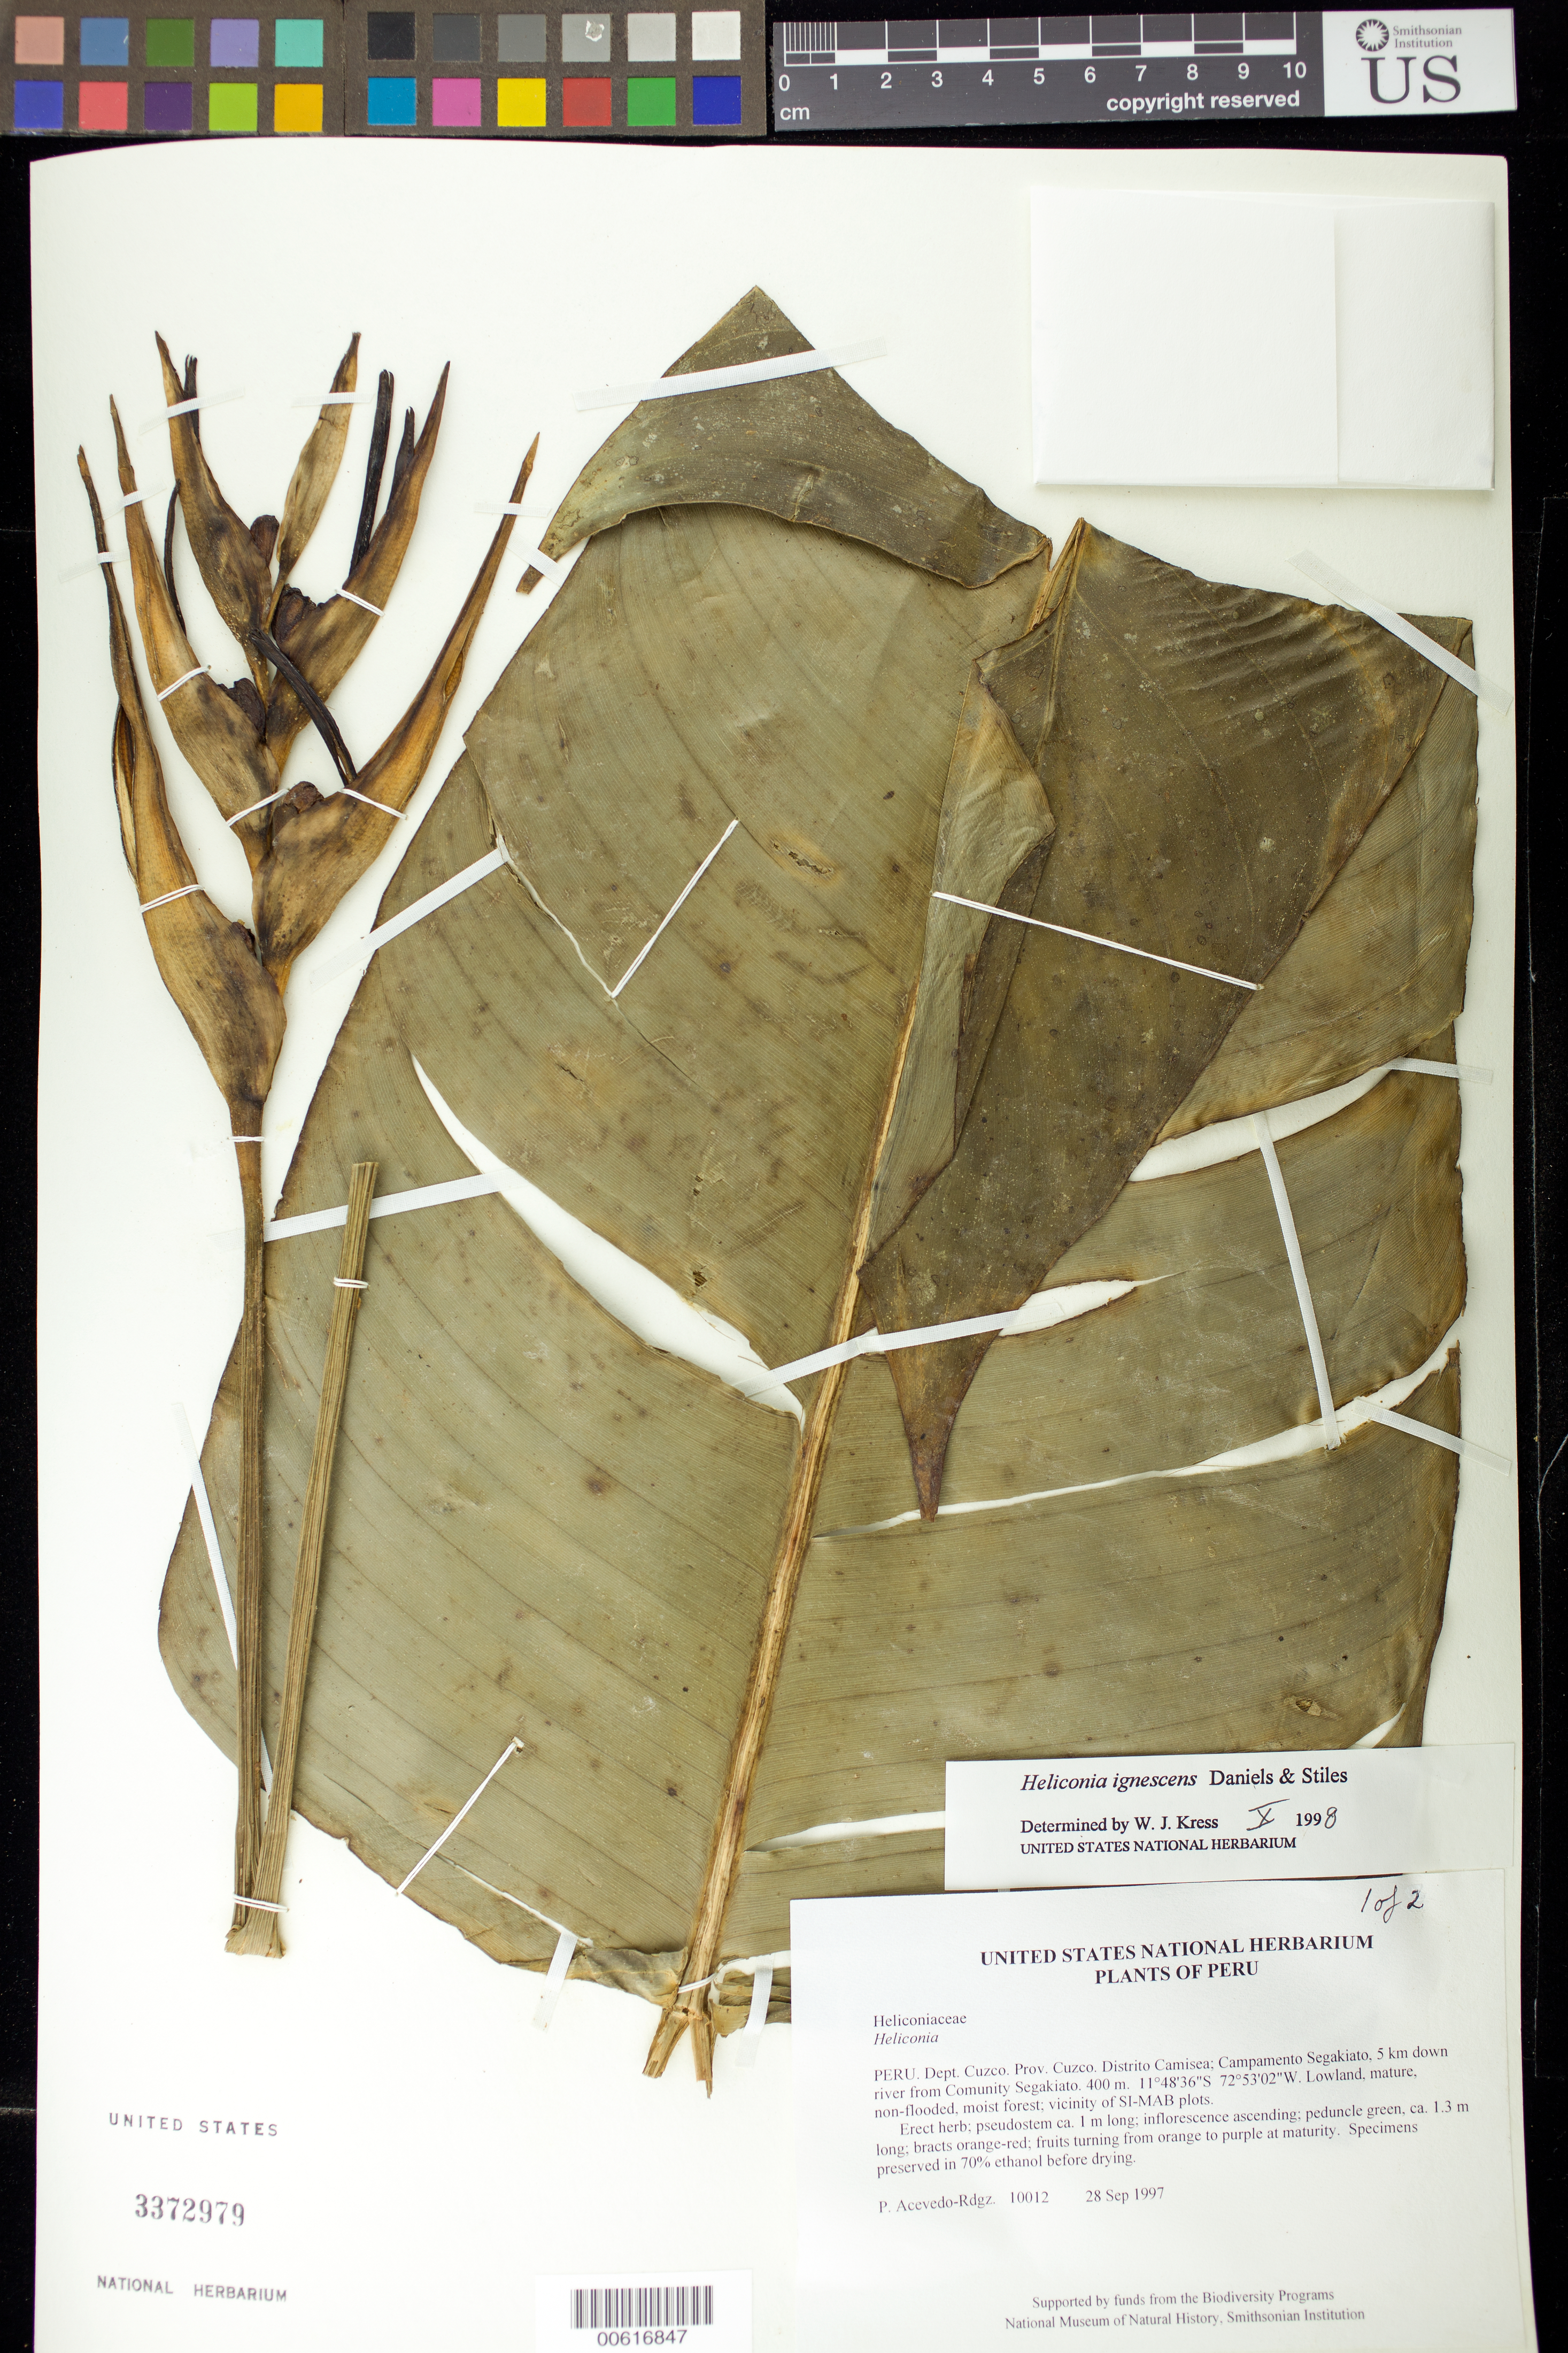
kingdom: Plantae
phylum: Tracheophyta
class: Liliopsida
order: Zingiberales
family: Heliconiaceae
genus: Heliconia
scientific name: Heliconia ignescens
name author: G.S. Daniels & F.G. Stiles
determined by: Kress, W. J., (US), Smithsonian Institution - National Museum of Natural History (UNITED STATES)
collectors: P. Acevedo-Rodr.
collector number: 10012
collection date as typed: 28 Sep 1997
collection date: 1997-09-28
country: Peru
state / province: Cusco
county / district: Cusco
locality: Distrito Camisea; Campamento Segakiato, 5 km down river from Comunity Segakiato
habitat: Lowland, mature, non-flooded, moist forest; vicinity of SI-MAB plots.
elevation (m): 400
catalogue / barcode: US 3372979